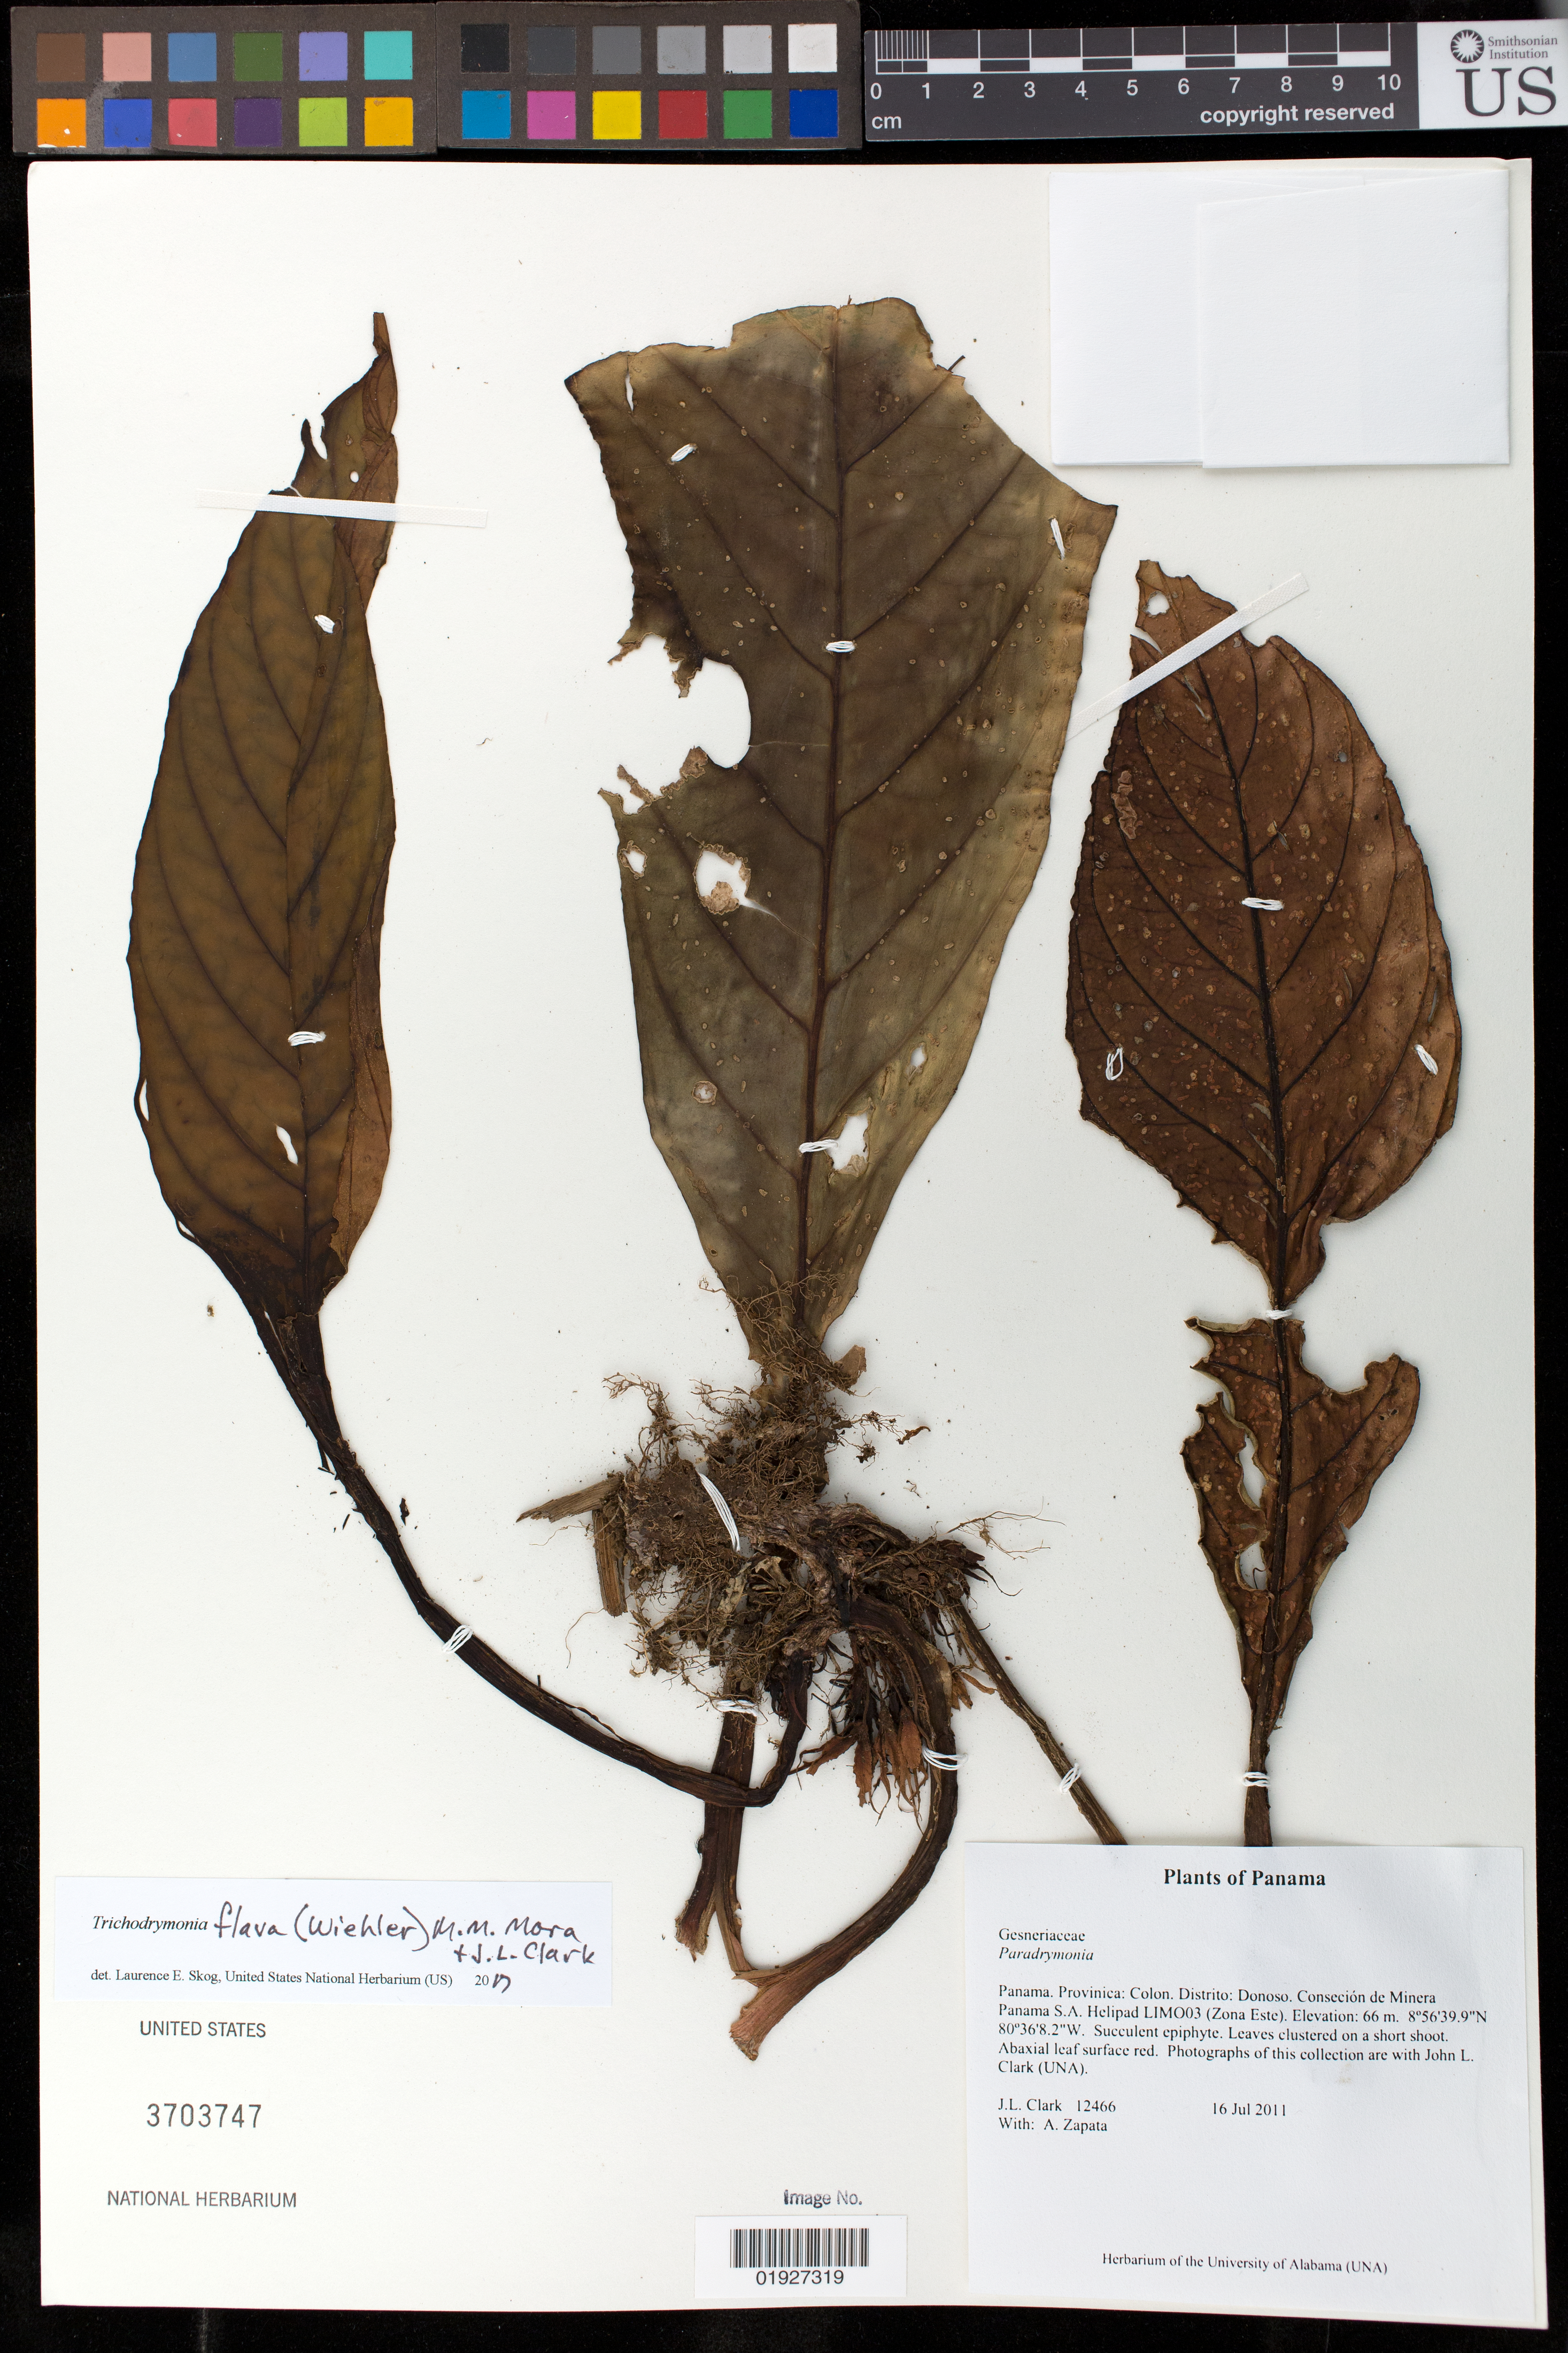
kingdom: Plantae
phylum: Tracheophyta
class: Magnoliopsida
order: Lamiales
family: Gesneriaceae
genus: Trichodrymonia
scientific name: Trichodrymonia flava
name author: (Wiehler) M.M. Mora & J.L. Clark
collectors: J. L. Clark & A. Zapata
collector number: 12466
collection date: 2011-07-16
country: Panama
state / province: Colón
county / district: Donoso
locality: Conseción de Minera Panama S.A. Helipad LIMO03 (Zona Este).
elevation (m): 66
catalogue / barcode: US 3703747